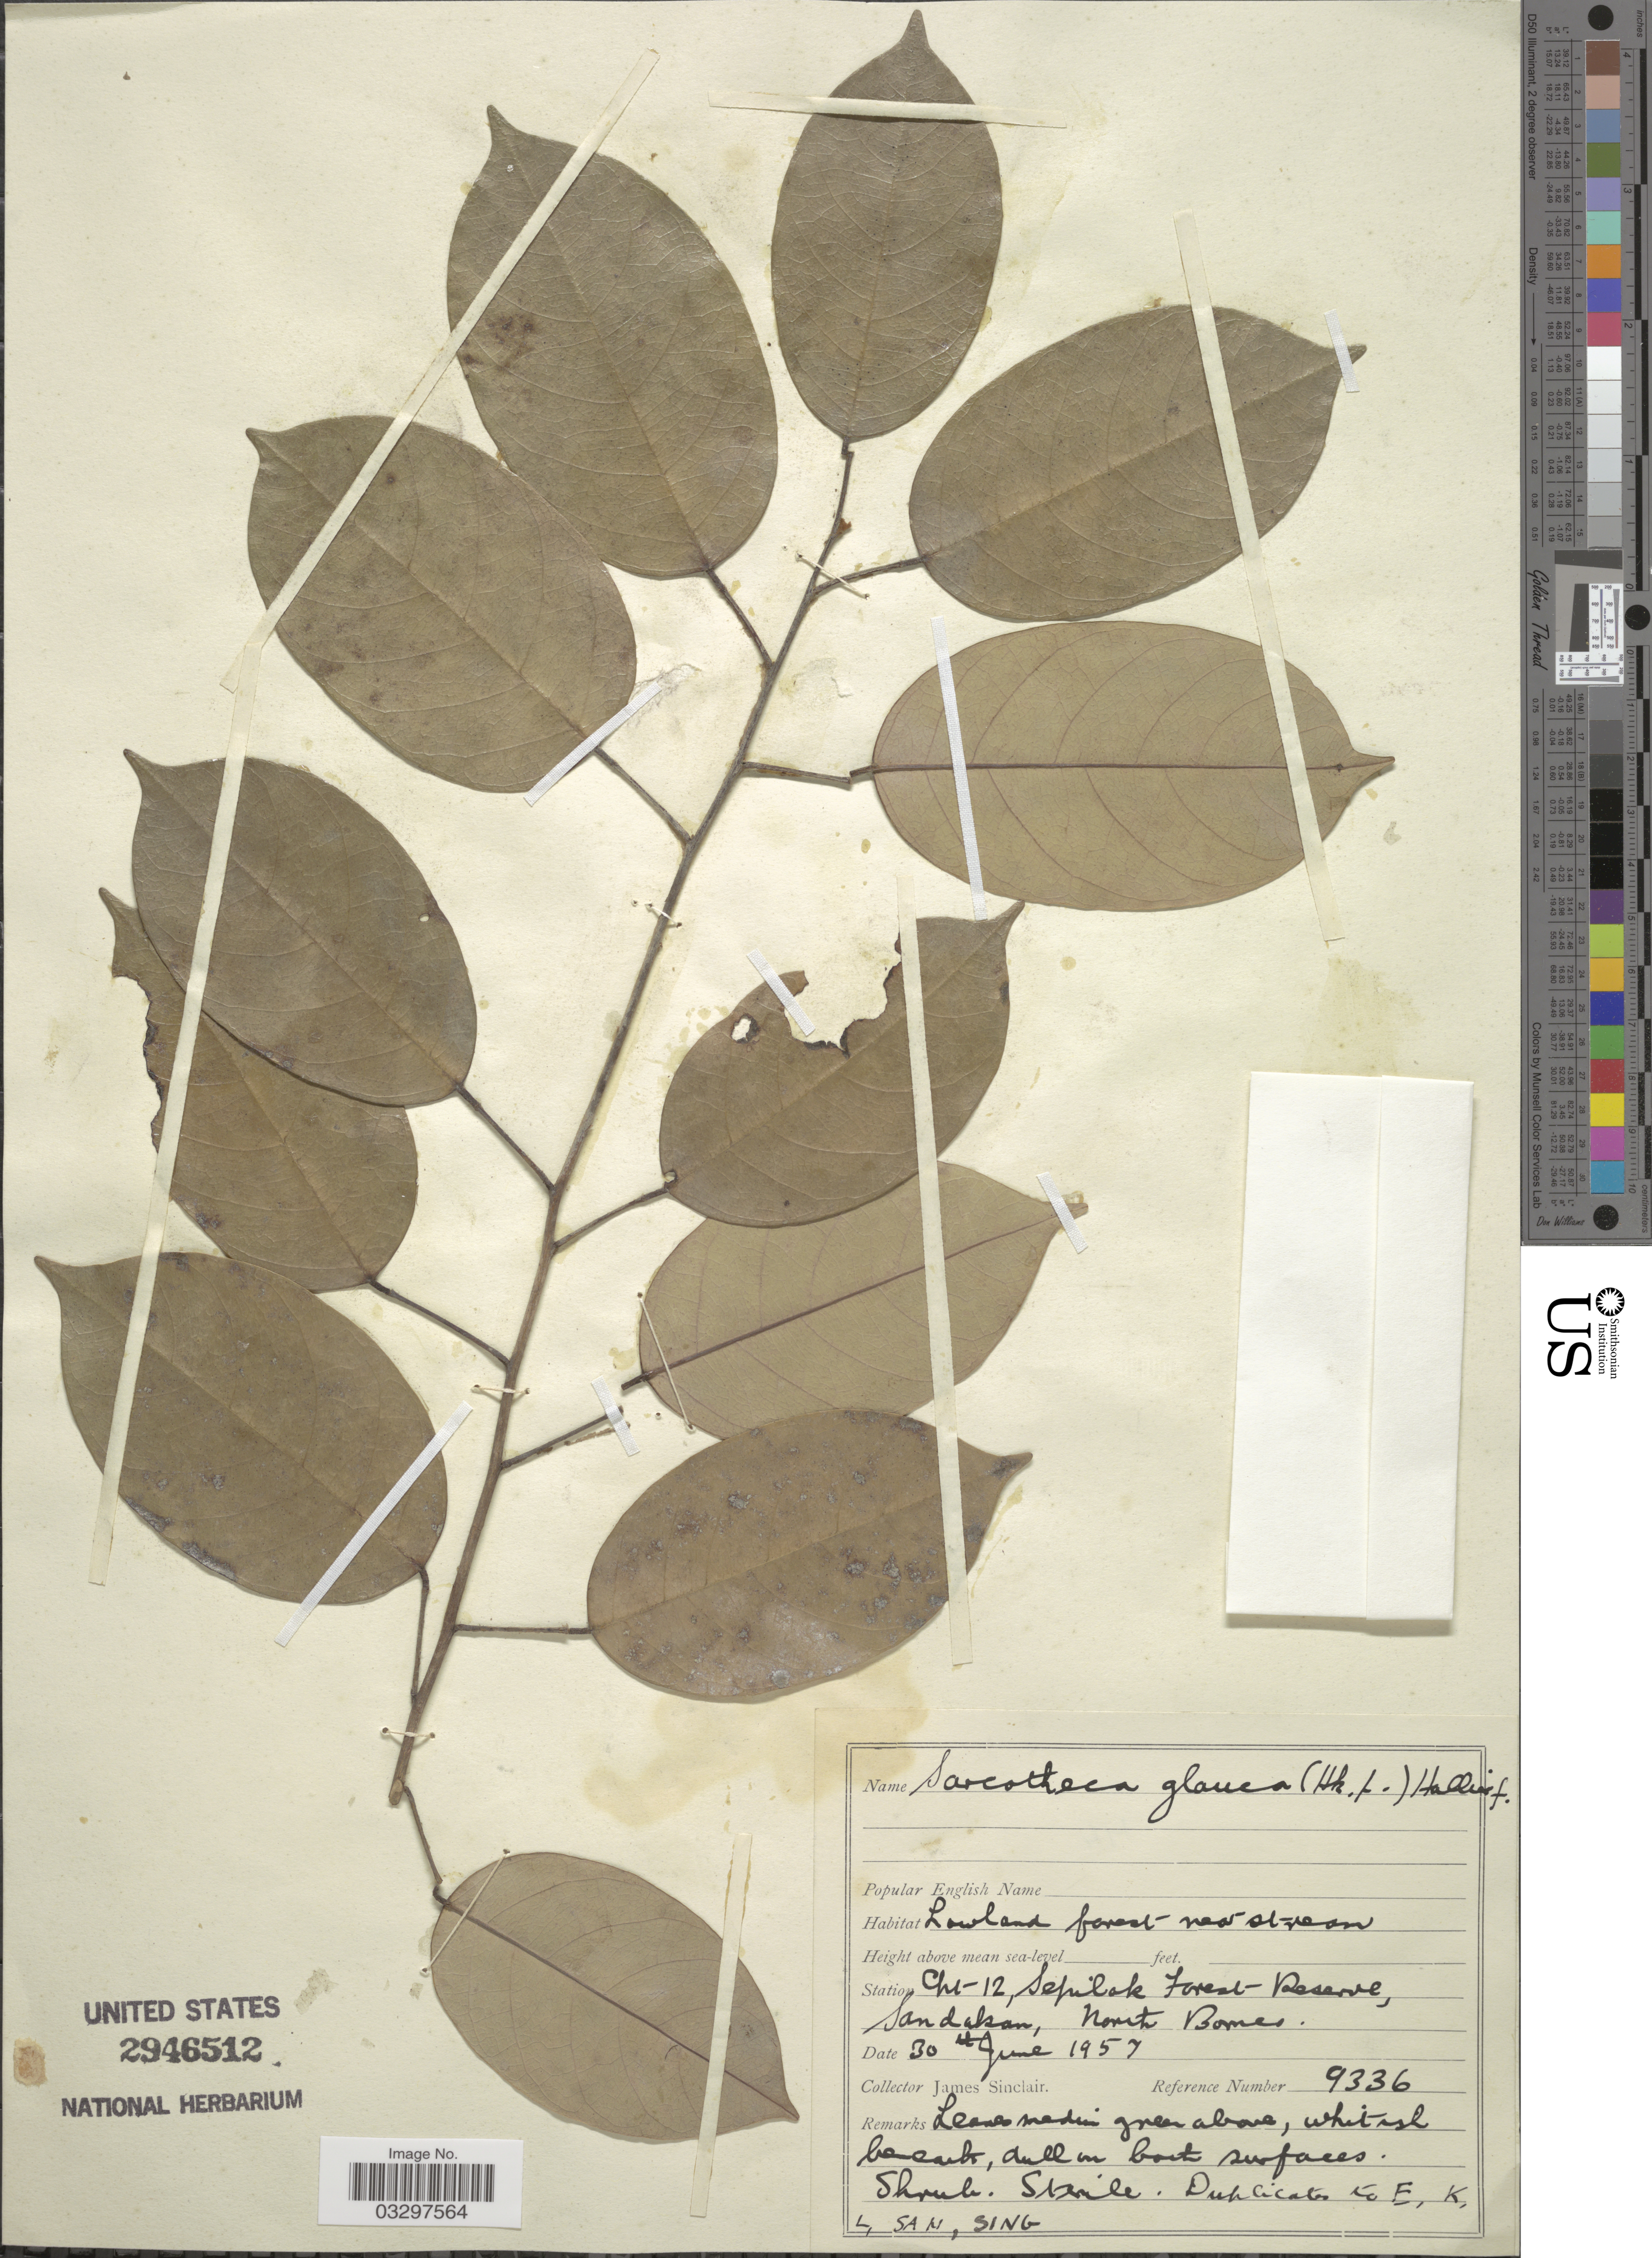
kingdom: Plantae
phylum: Tracheophyta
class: Magnoliopsida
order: Oxalidales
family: Oxalidaceae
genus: Sarcotheca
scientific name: Sarcotheca glauca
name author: (Hook. f.) Hallier f.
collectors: J. Sinclair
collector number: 9336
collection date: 1957-06-30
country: Malaysia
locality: Station Cpt-12, Sepilok Forest Reserve, Sandakan, North Borneo.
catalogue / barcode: US 2946512